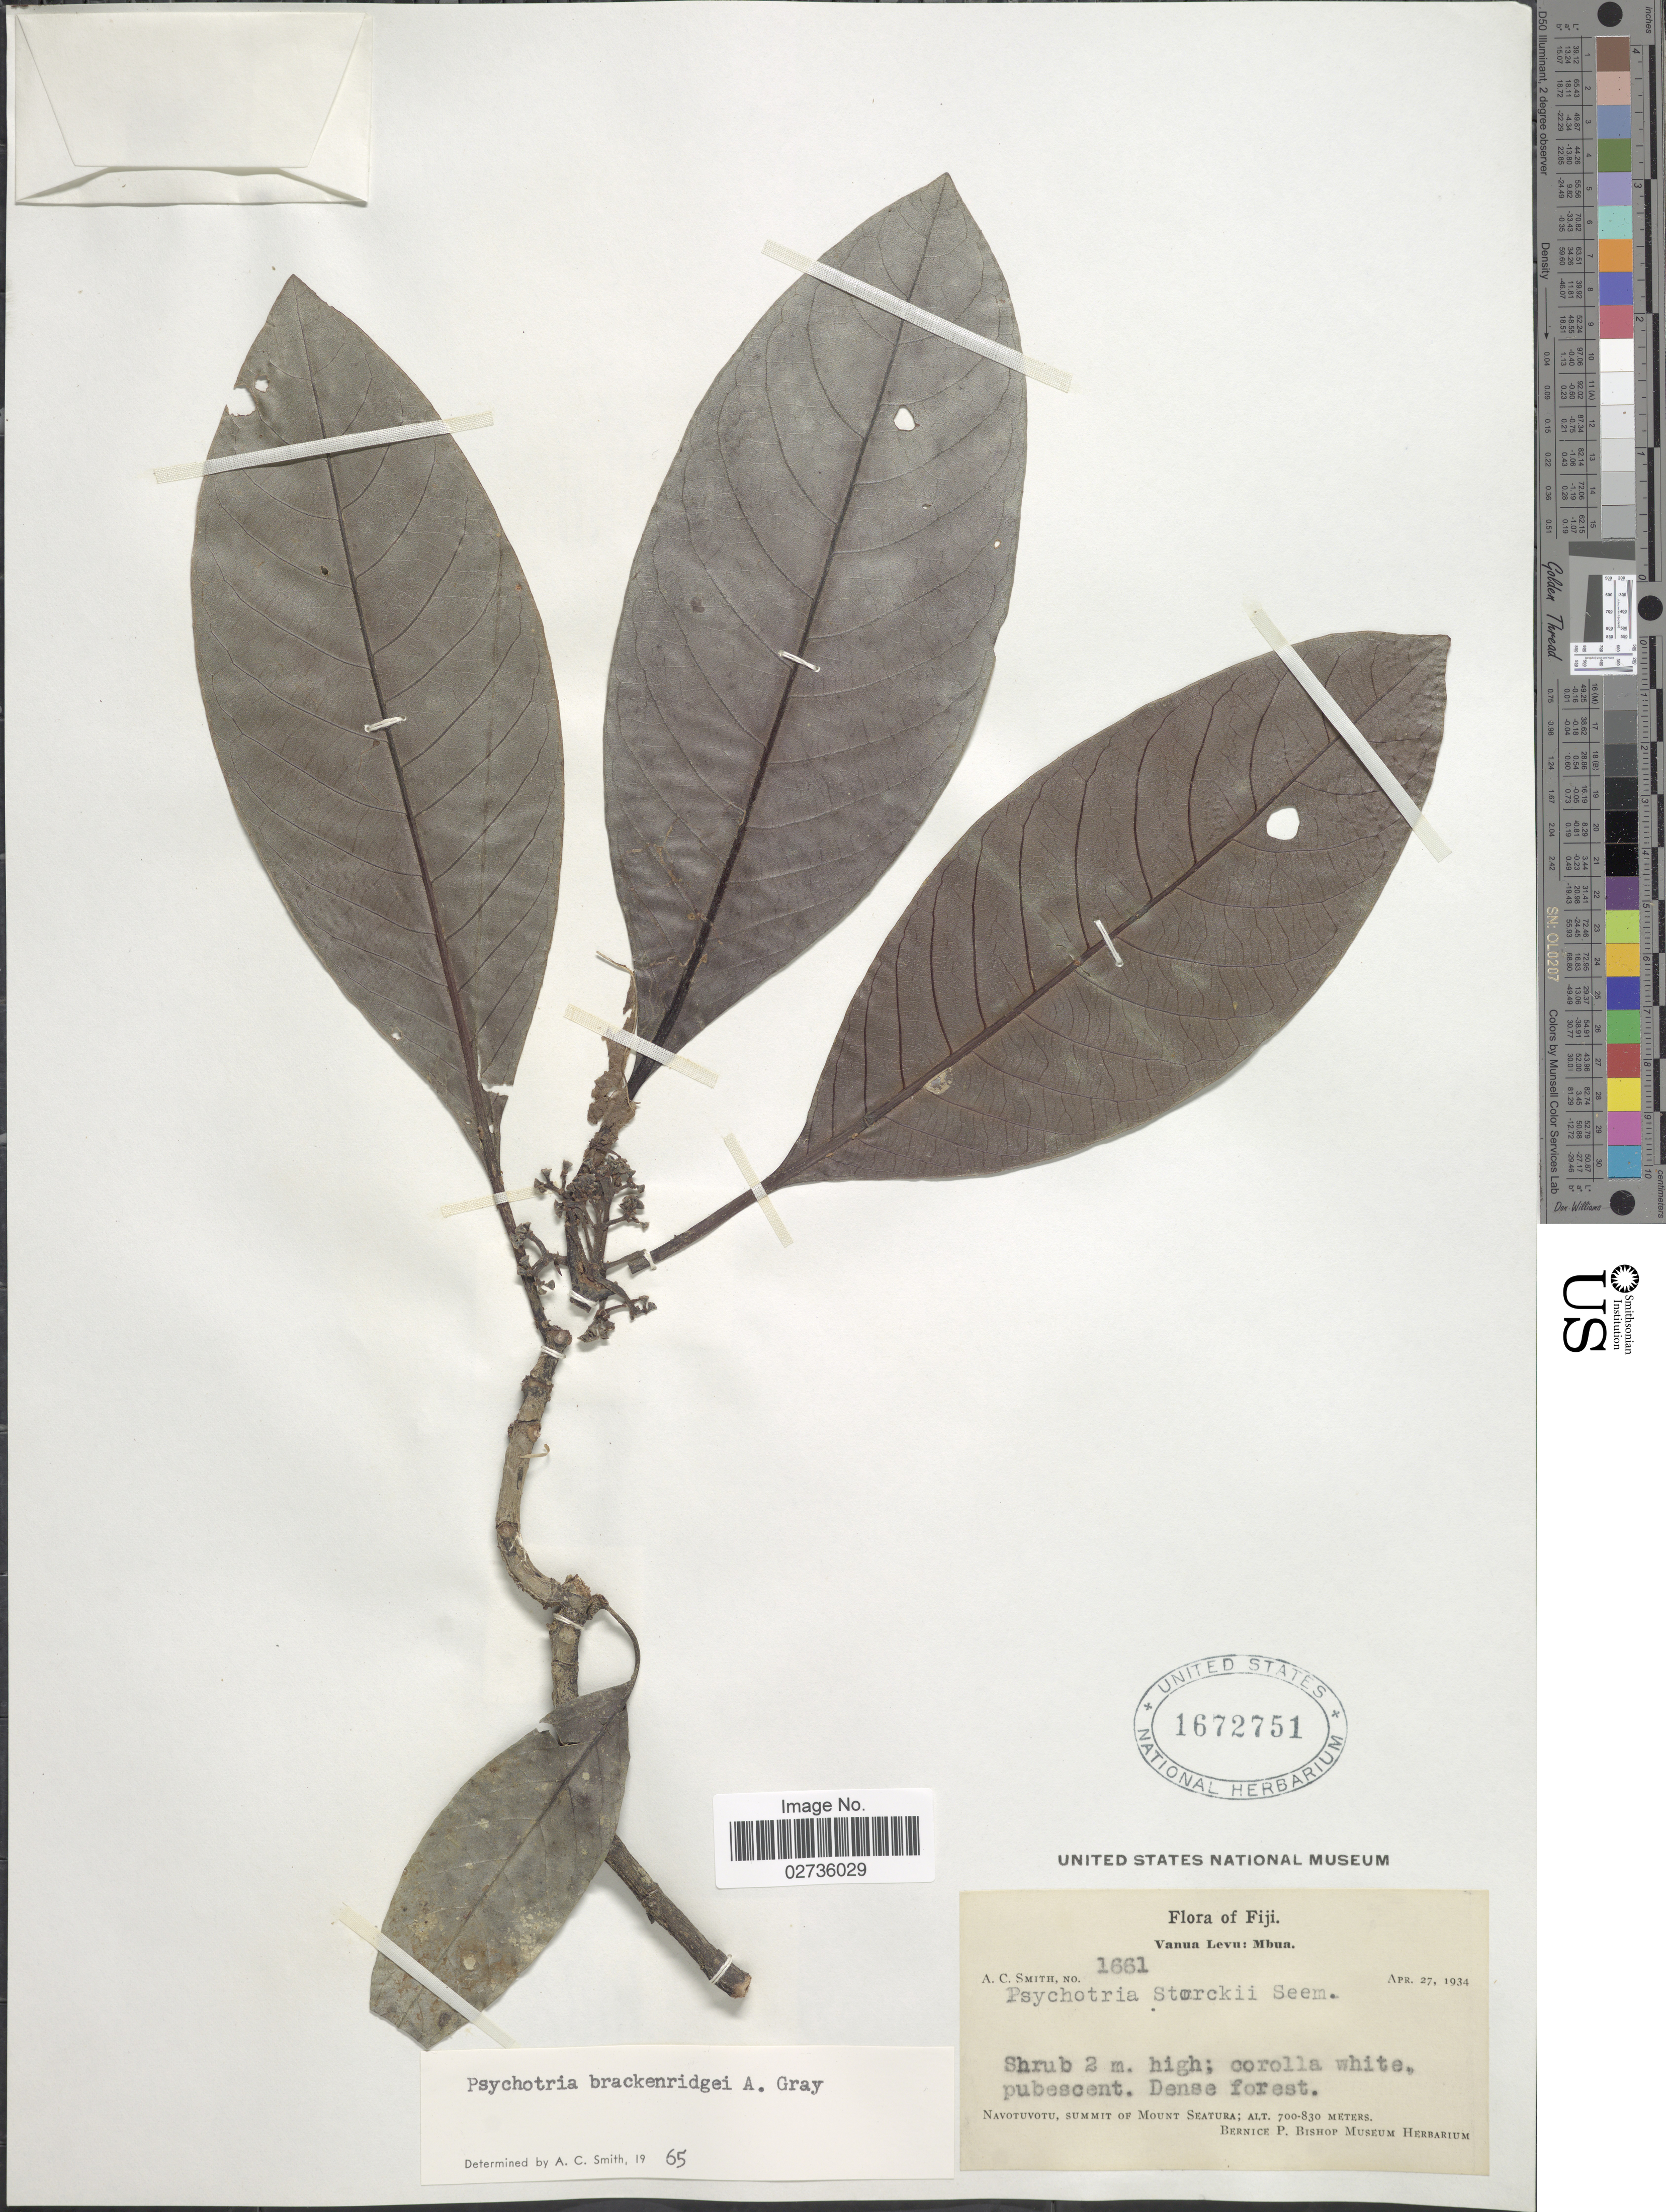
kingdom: Plantae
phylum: Tracheophyta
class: Magnoliopsida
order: Gentianales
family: Rubiaceae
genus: Psychotria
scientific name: Psychotria brackenridgei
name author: A. Gray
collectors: A. C. Smith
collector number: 1661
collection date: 1934-04-27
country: Fiji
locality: Vanua Levu: Mbua. Navotuvotu, Summit of Mount Seatura.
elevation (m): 700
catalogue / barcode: US 1672751